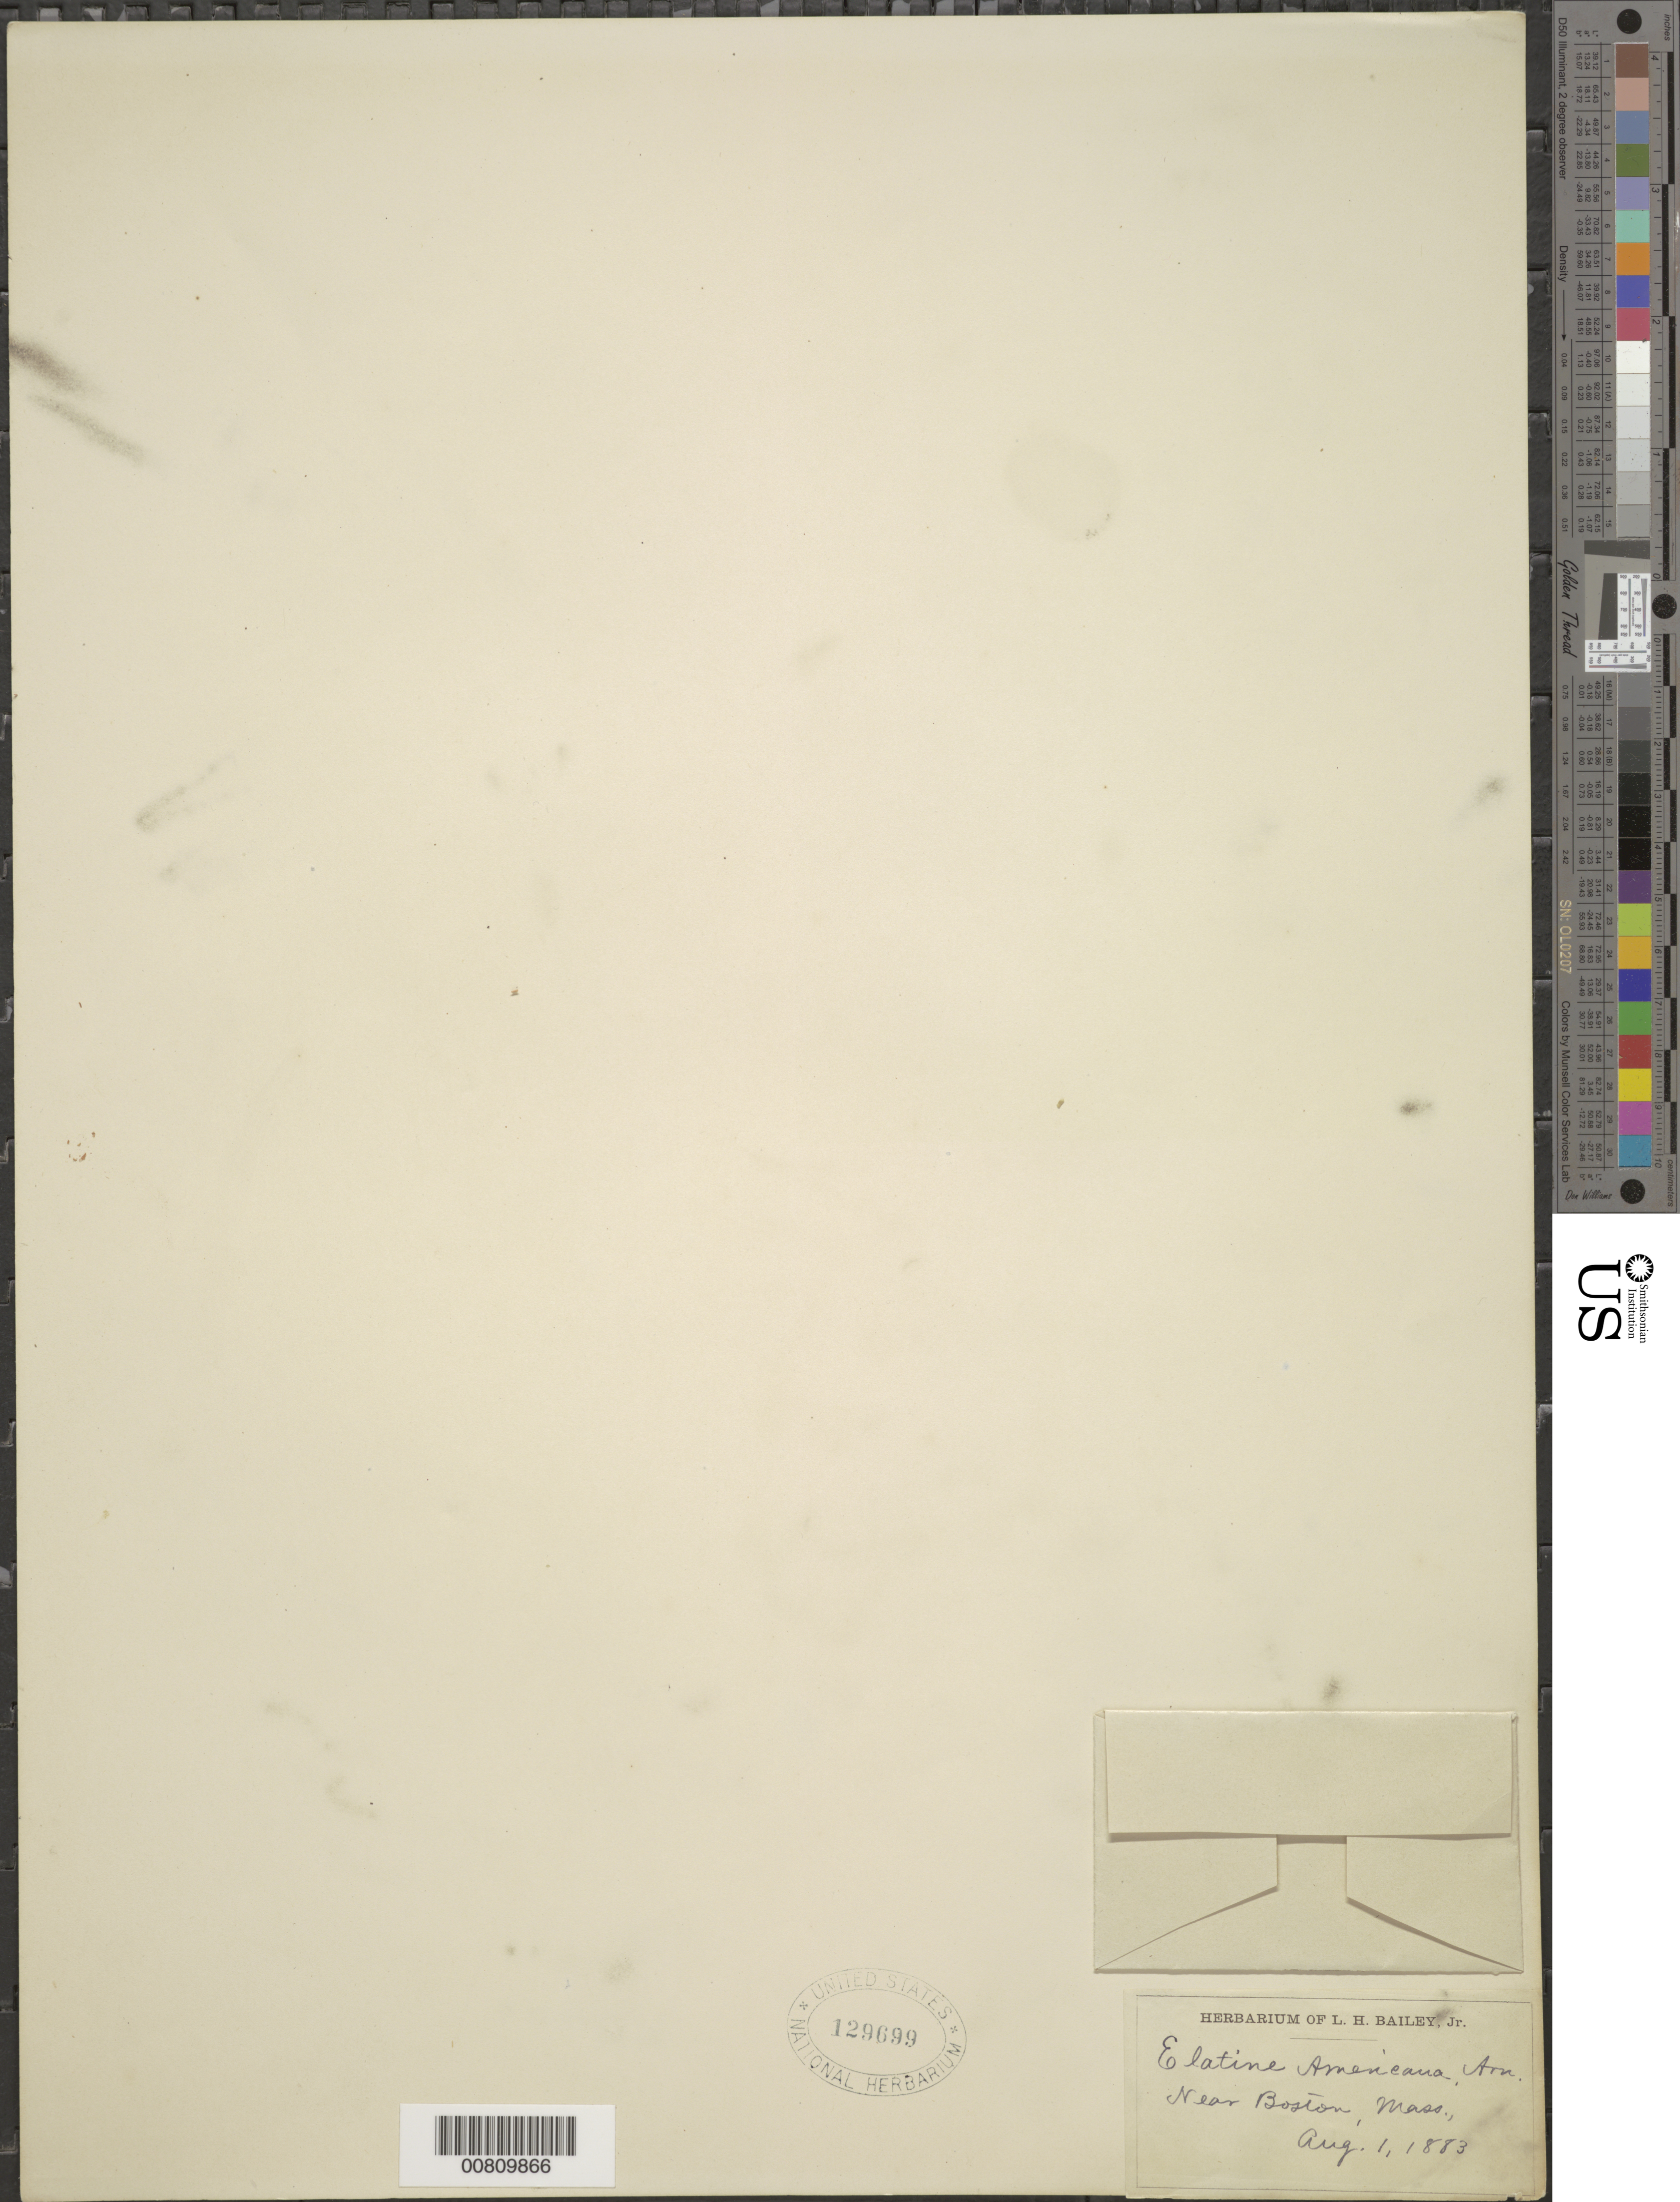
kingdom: Plantae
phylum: Tracheophyta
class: Magnoliopsida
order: Malpighiales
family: Elatinaceae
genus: Elatine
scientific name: Elatine americana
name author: (Pursh) Arn.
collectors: L. H. Bailey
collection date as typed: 01 Aug 1883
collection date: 1883-08-01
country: United States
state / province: Massachusetts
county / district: Suffolk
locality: Boston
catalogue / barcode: US 129699